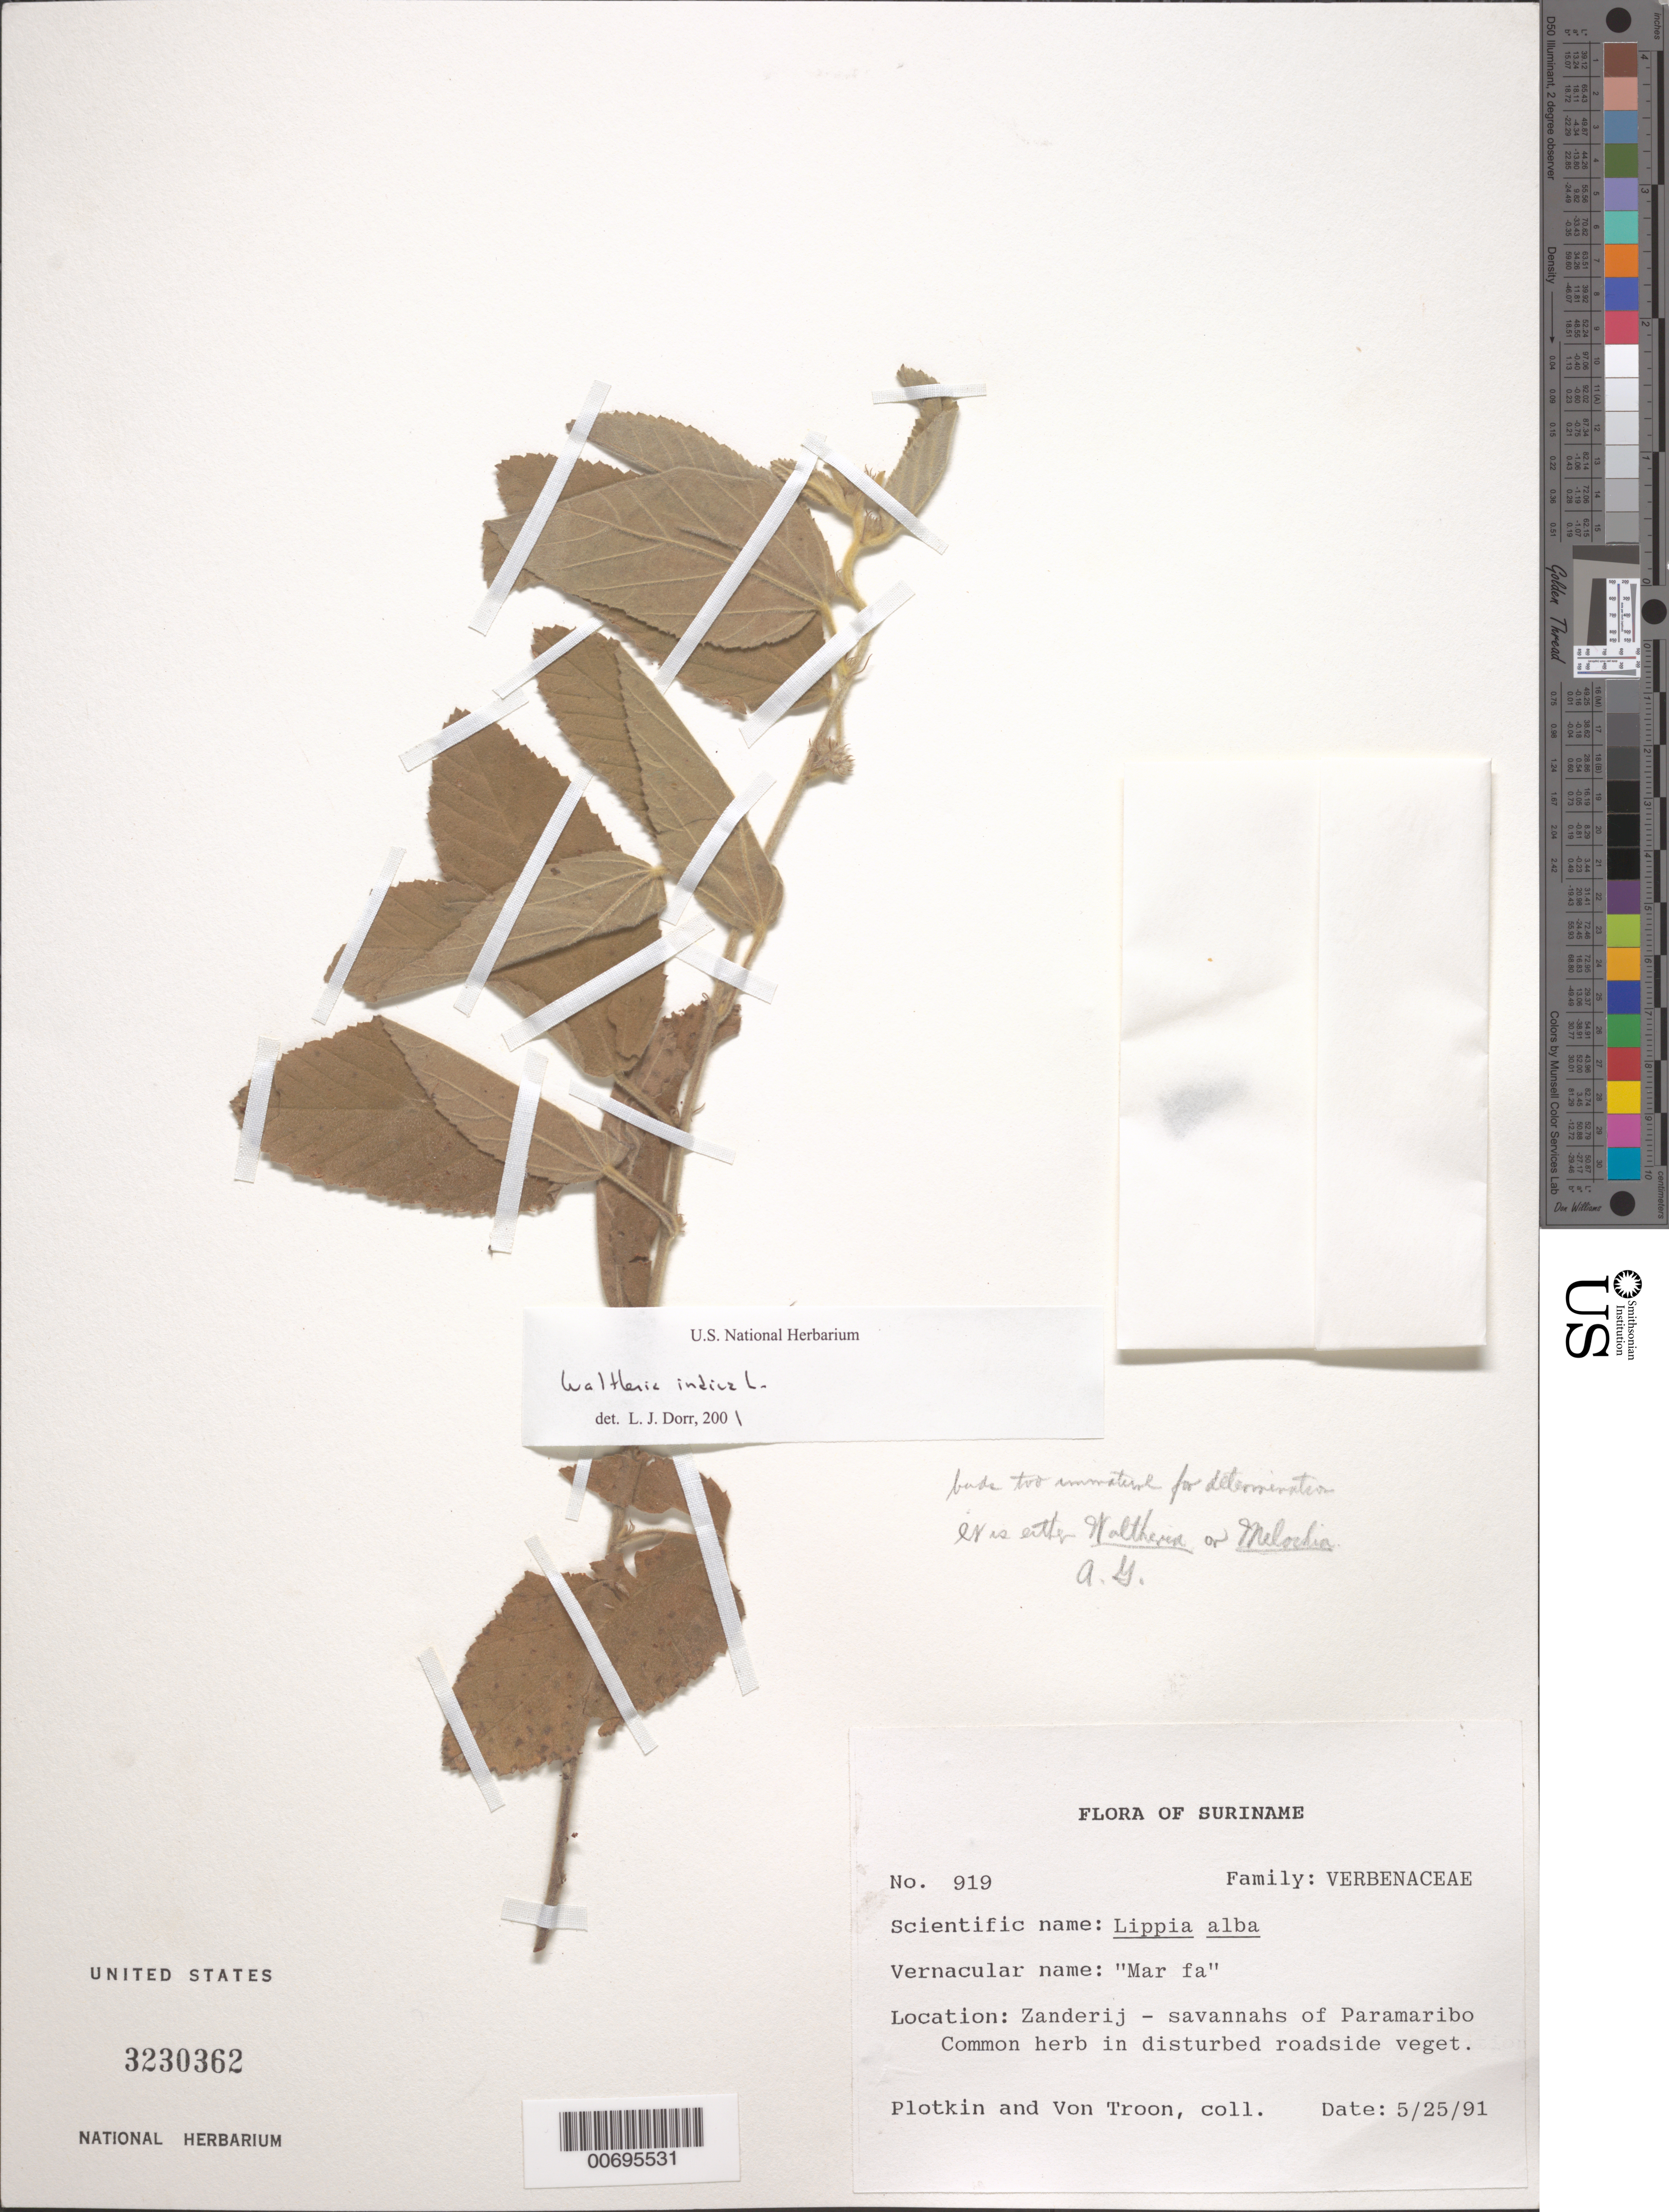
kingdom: Plantae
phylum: Tracheophyta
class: Magnoliopsida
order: Malvales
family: Malvaceae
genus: Waltheria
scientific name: Waltheria indica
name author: L.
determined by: Dorr, L. J., (BOT), Smithsonian Institution - National Museum of Natural History (UNITED STATES)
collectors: M. Plotkin & F. Troon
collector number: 919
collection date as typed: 25-May-91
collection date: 1991-05-25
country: Suriname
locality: Zanderij, savannas of Paramaribo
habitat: Disturbed roadside vegetation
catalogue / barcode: US 3230362